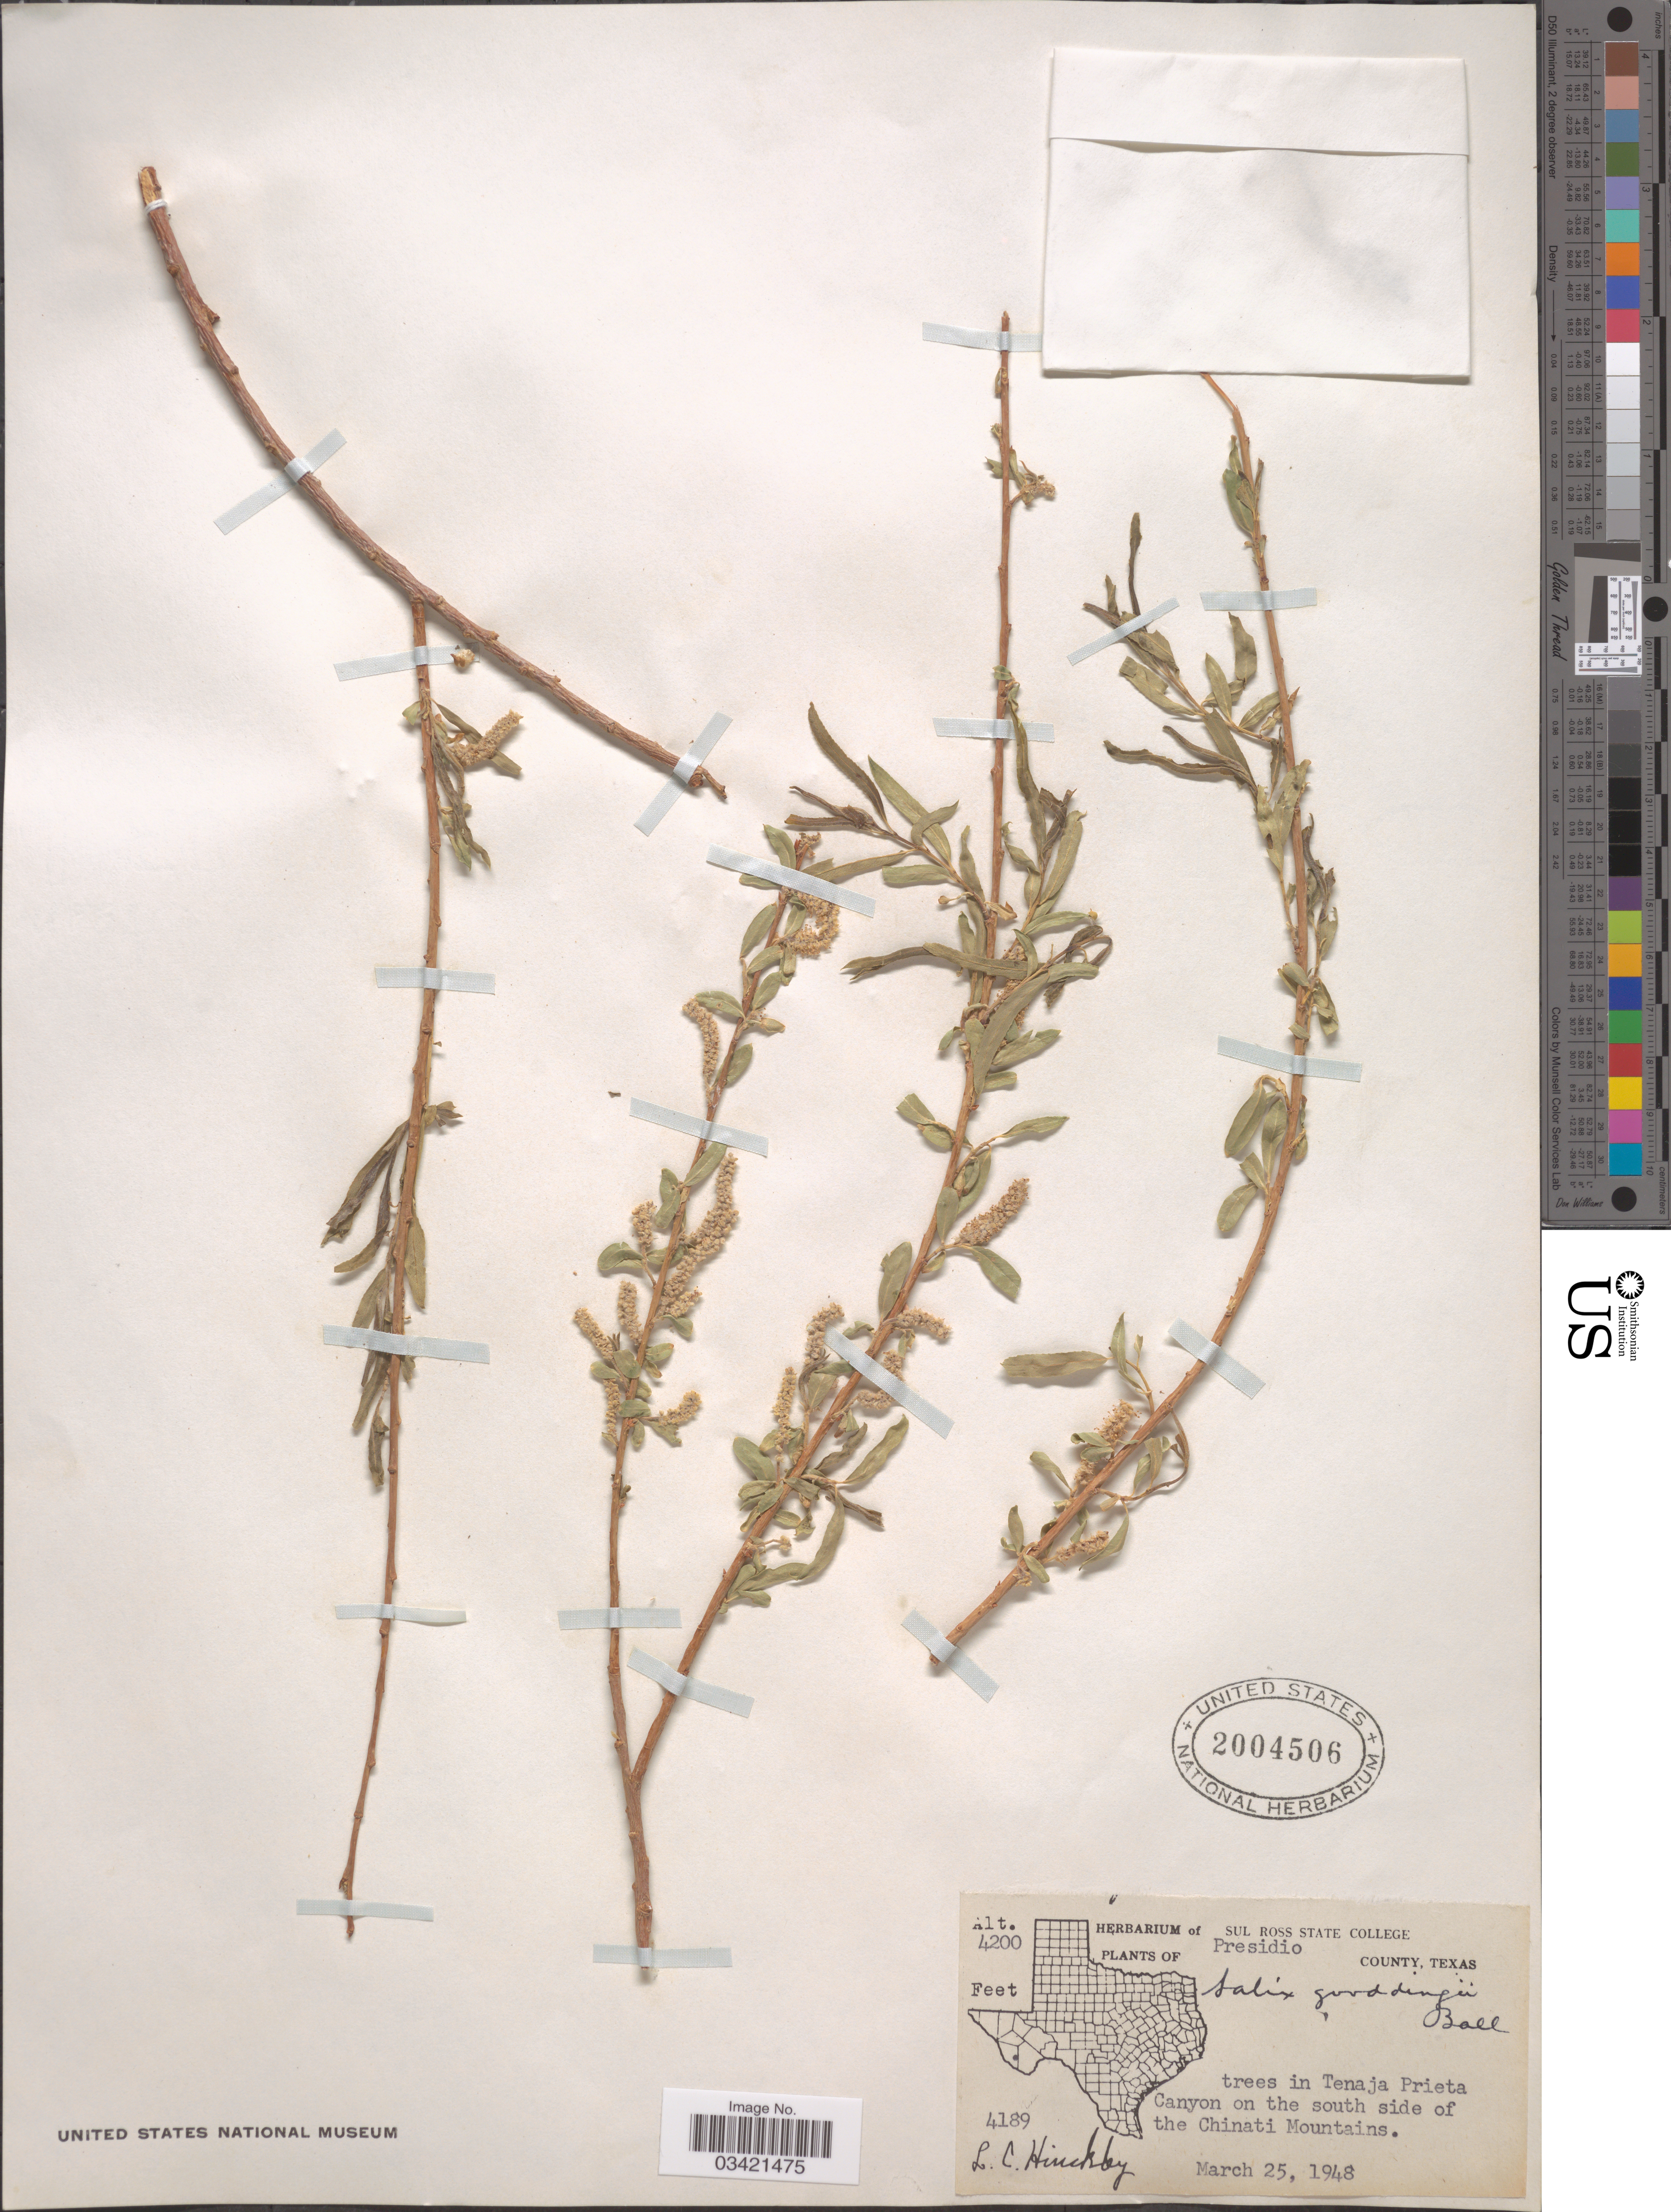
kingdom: Plantae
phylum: Tracheophyta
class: Magnoliopsida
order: Malpighiales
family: Salicaceae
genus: Salix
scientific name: Salix gooddingii var. vallicola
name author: (Dudley) C.R. Ball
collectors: L. Hinckley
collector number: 4189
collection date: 1948-03-25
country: United States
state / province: Texas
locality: Presidio County. Trees in Tenaja Prieta Canyon on the south side of the Chinati Mountains.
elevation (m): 1280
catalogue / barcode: US 2004506